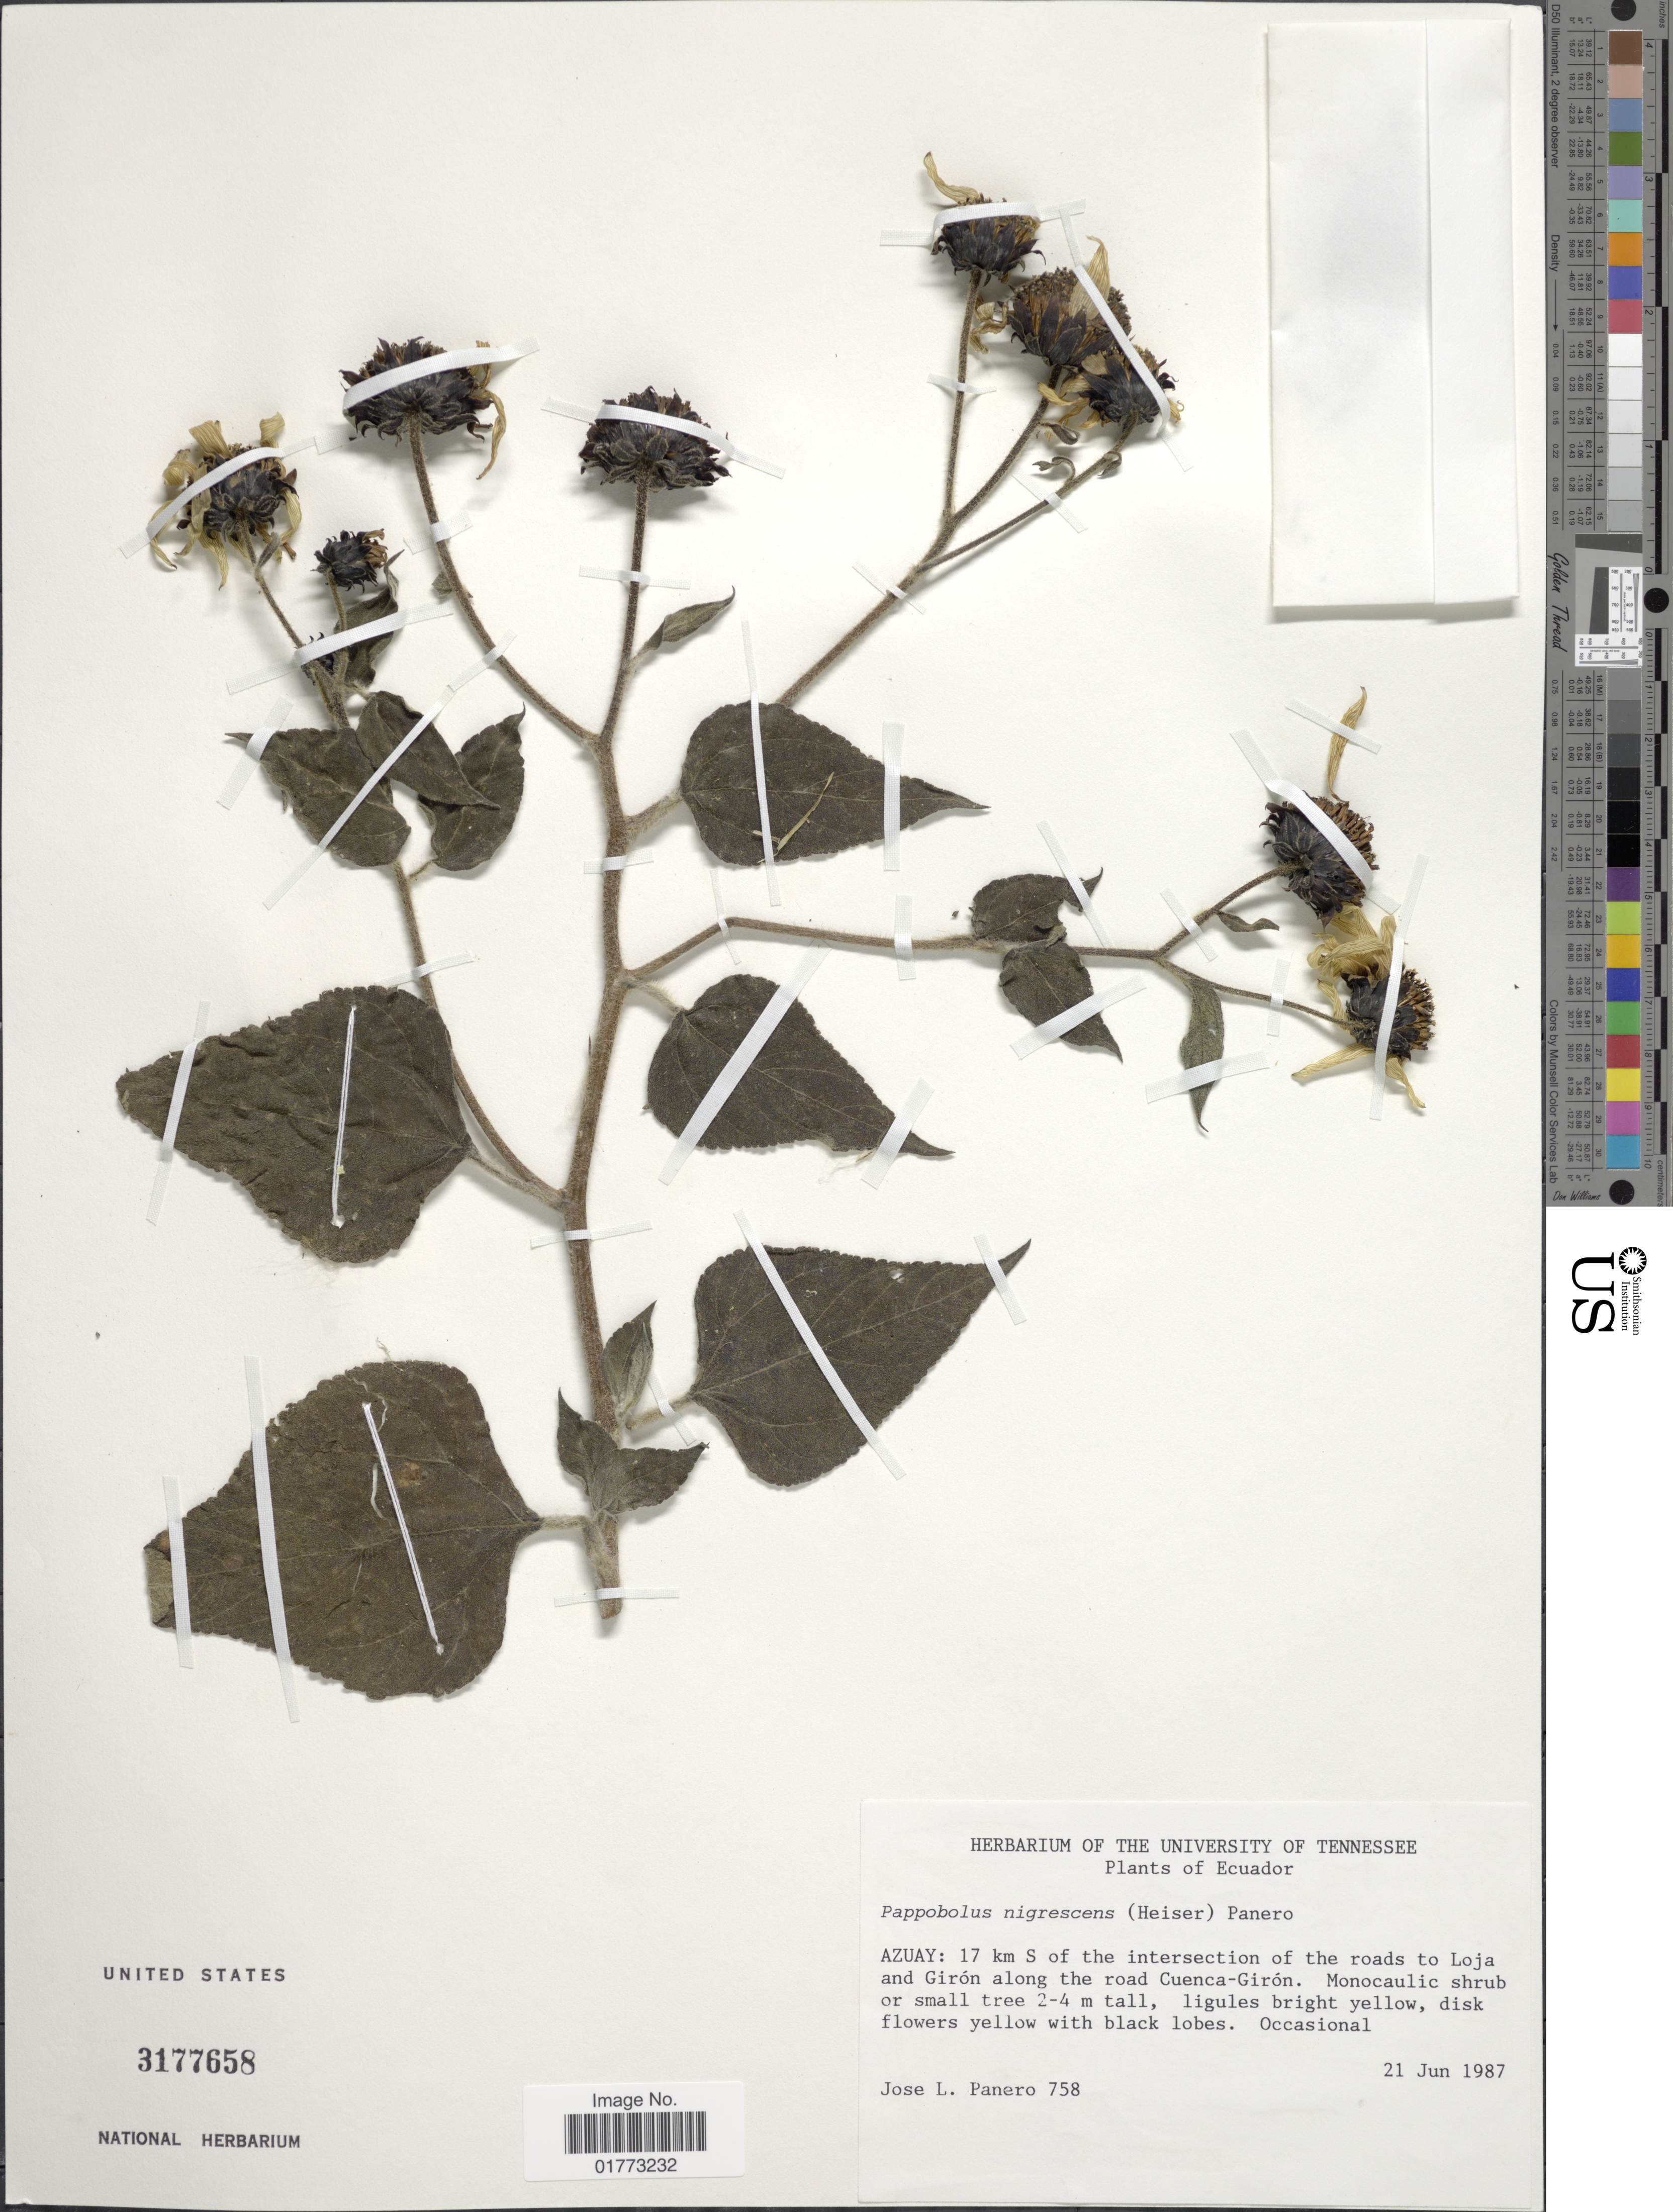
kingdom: Plantae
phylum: Tracheophyta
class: Magnoliopsida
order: Asterales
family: Asteraceae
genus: Pappobolus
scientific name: Pappobolus nigrescens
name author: Heiser & Panero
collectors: J. L. Panero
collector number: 758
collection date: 1987-06-21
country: Ecuador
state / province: Azuay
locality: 17 km S of the intersection of the roads to Loja and Giron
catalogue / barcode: US 3177658